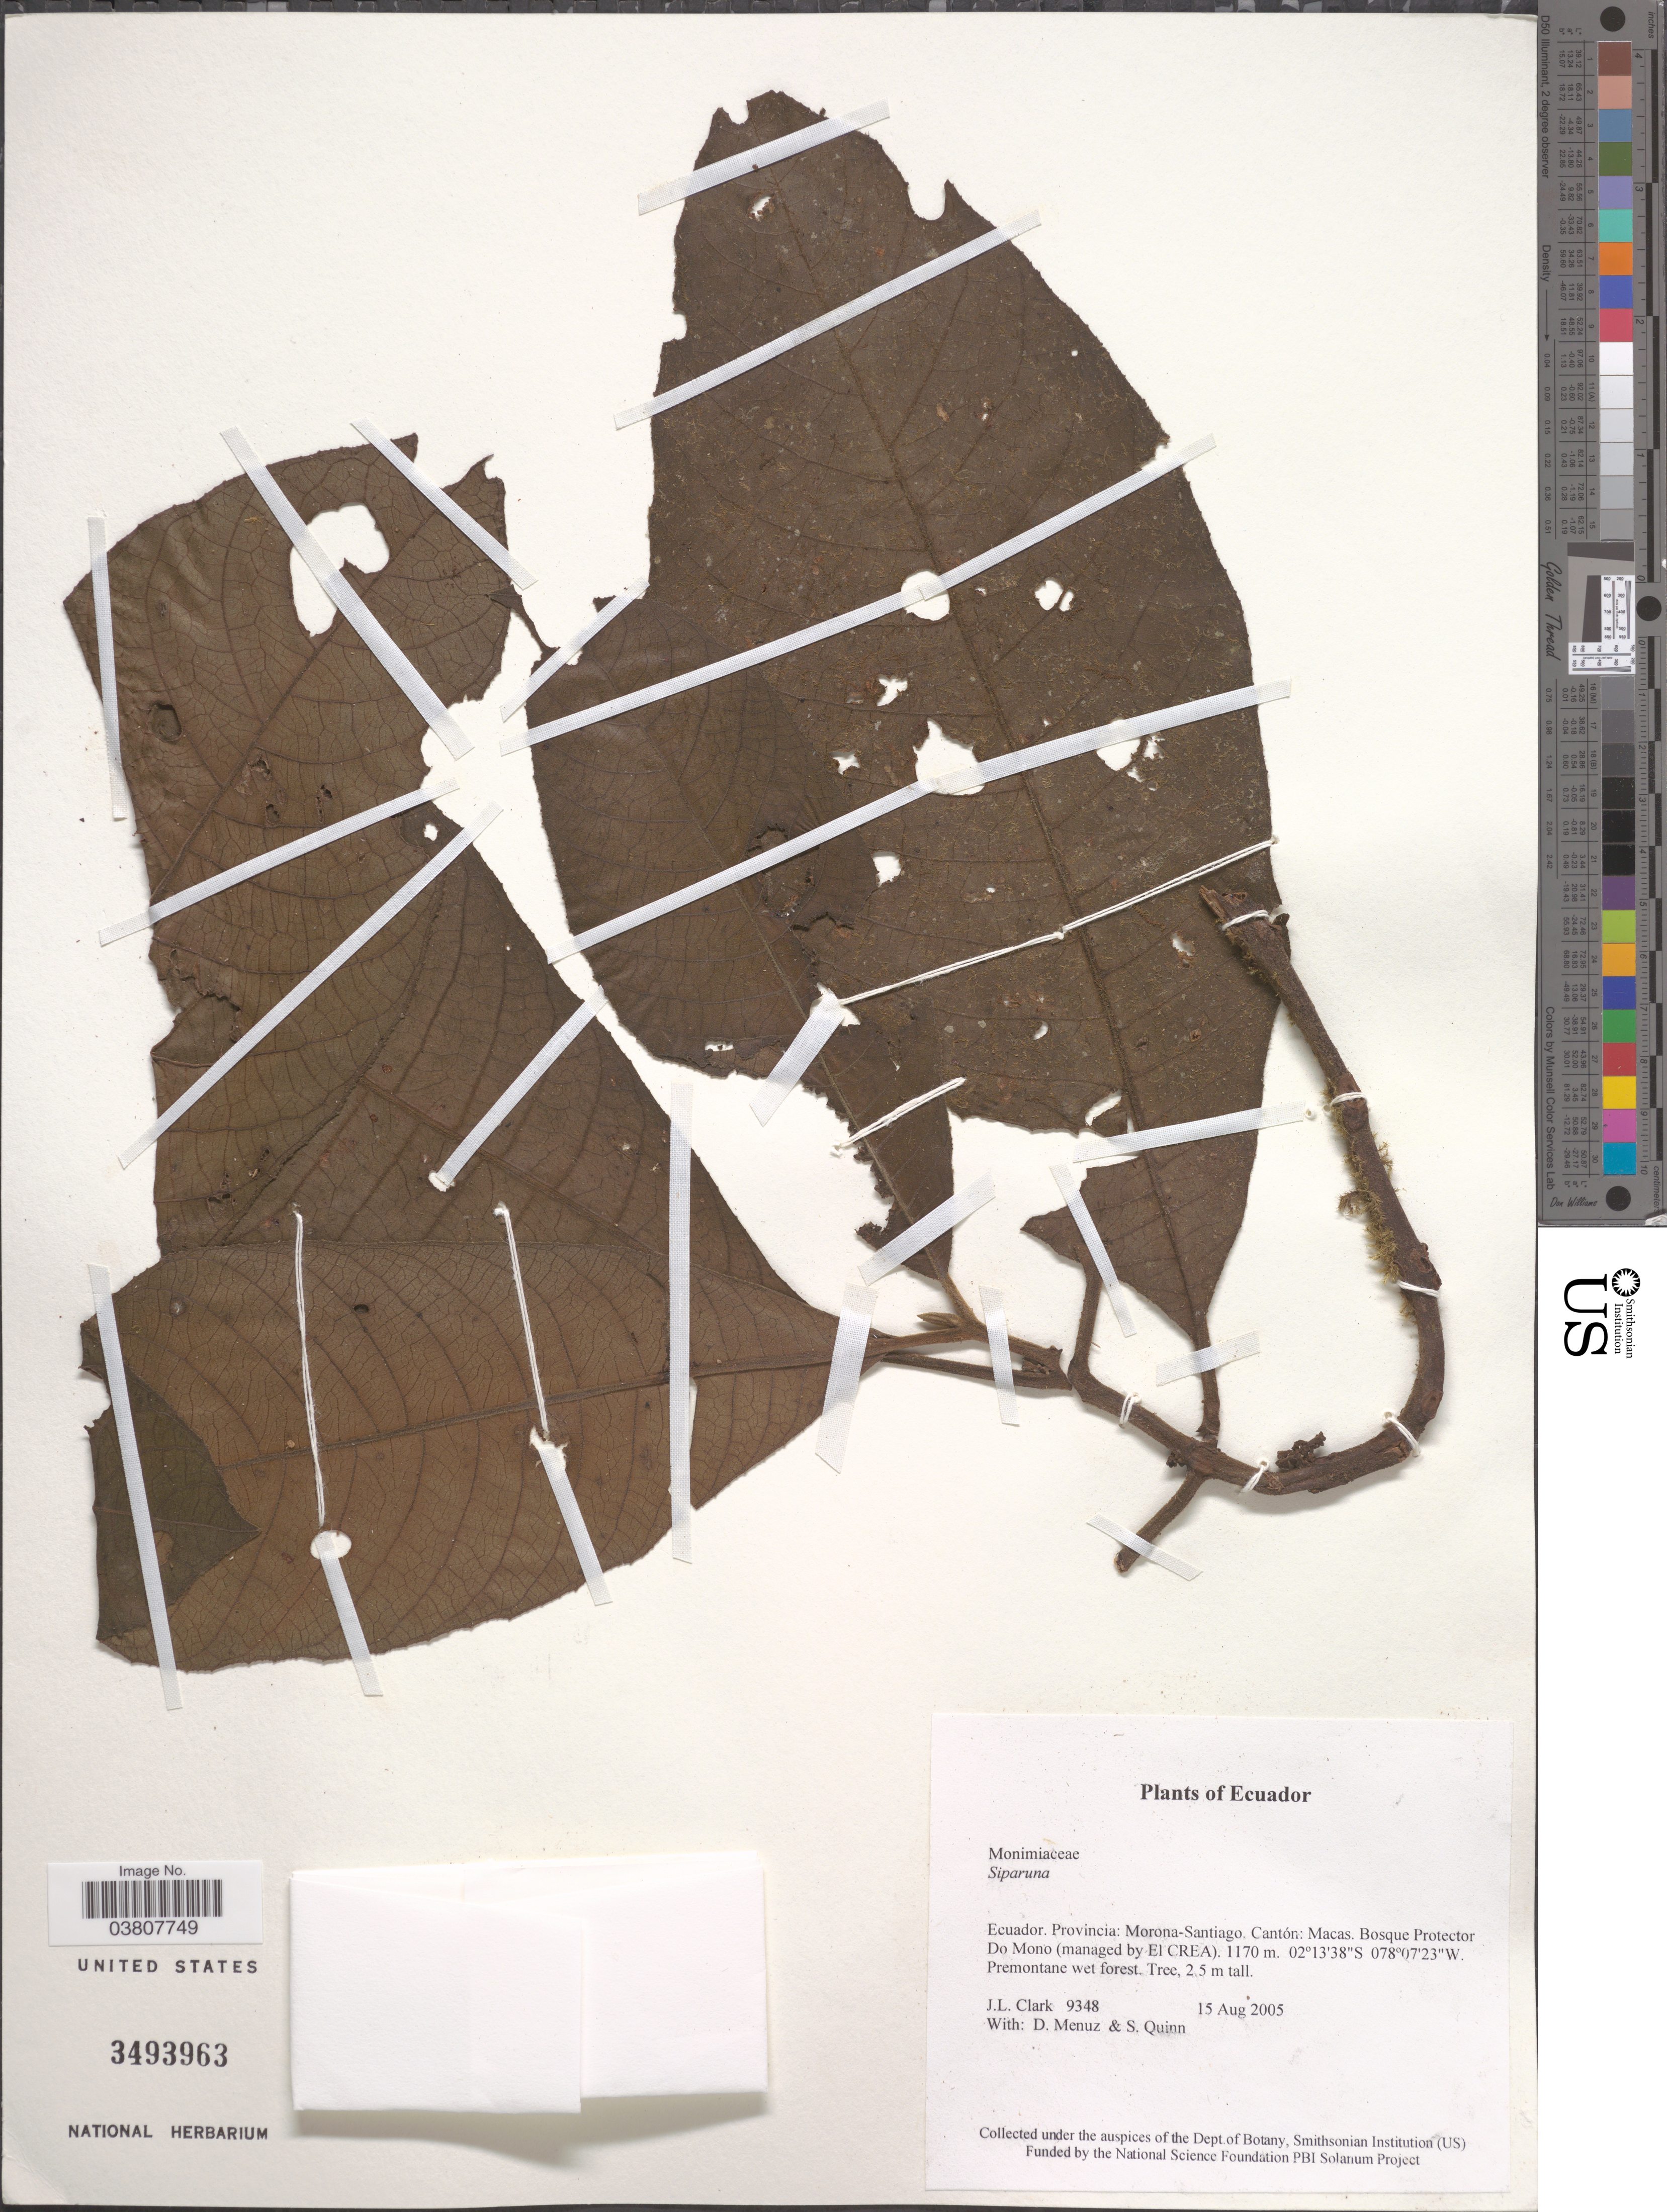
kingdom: Plantae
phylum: Tracheophyta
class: Magnoliopsida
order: Laurales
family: Siparunaceae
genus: Siparuna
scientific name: Siparuna sp.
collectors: J. L. Clark, D. Menuz & S. Quinn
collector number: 9348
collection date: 2005-08-15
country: Ecuador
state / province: Morona-Santiago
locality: Cantón: Macas. Bosque Protector Do Mono (managed by El Crea).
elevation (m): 1170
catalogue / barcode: US 3493963